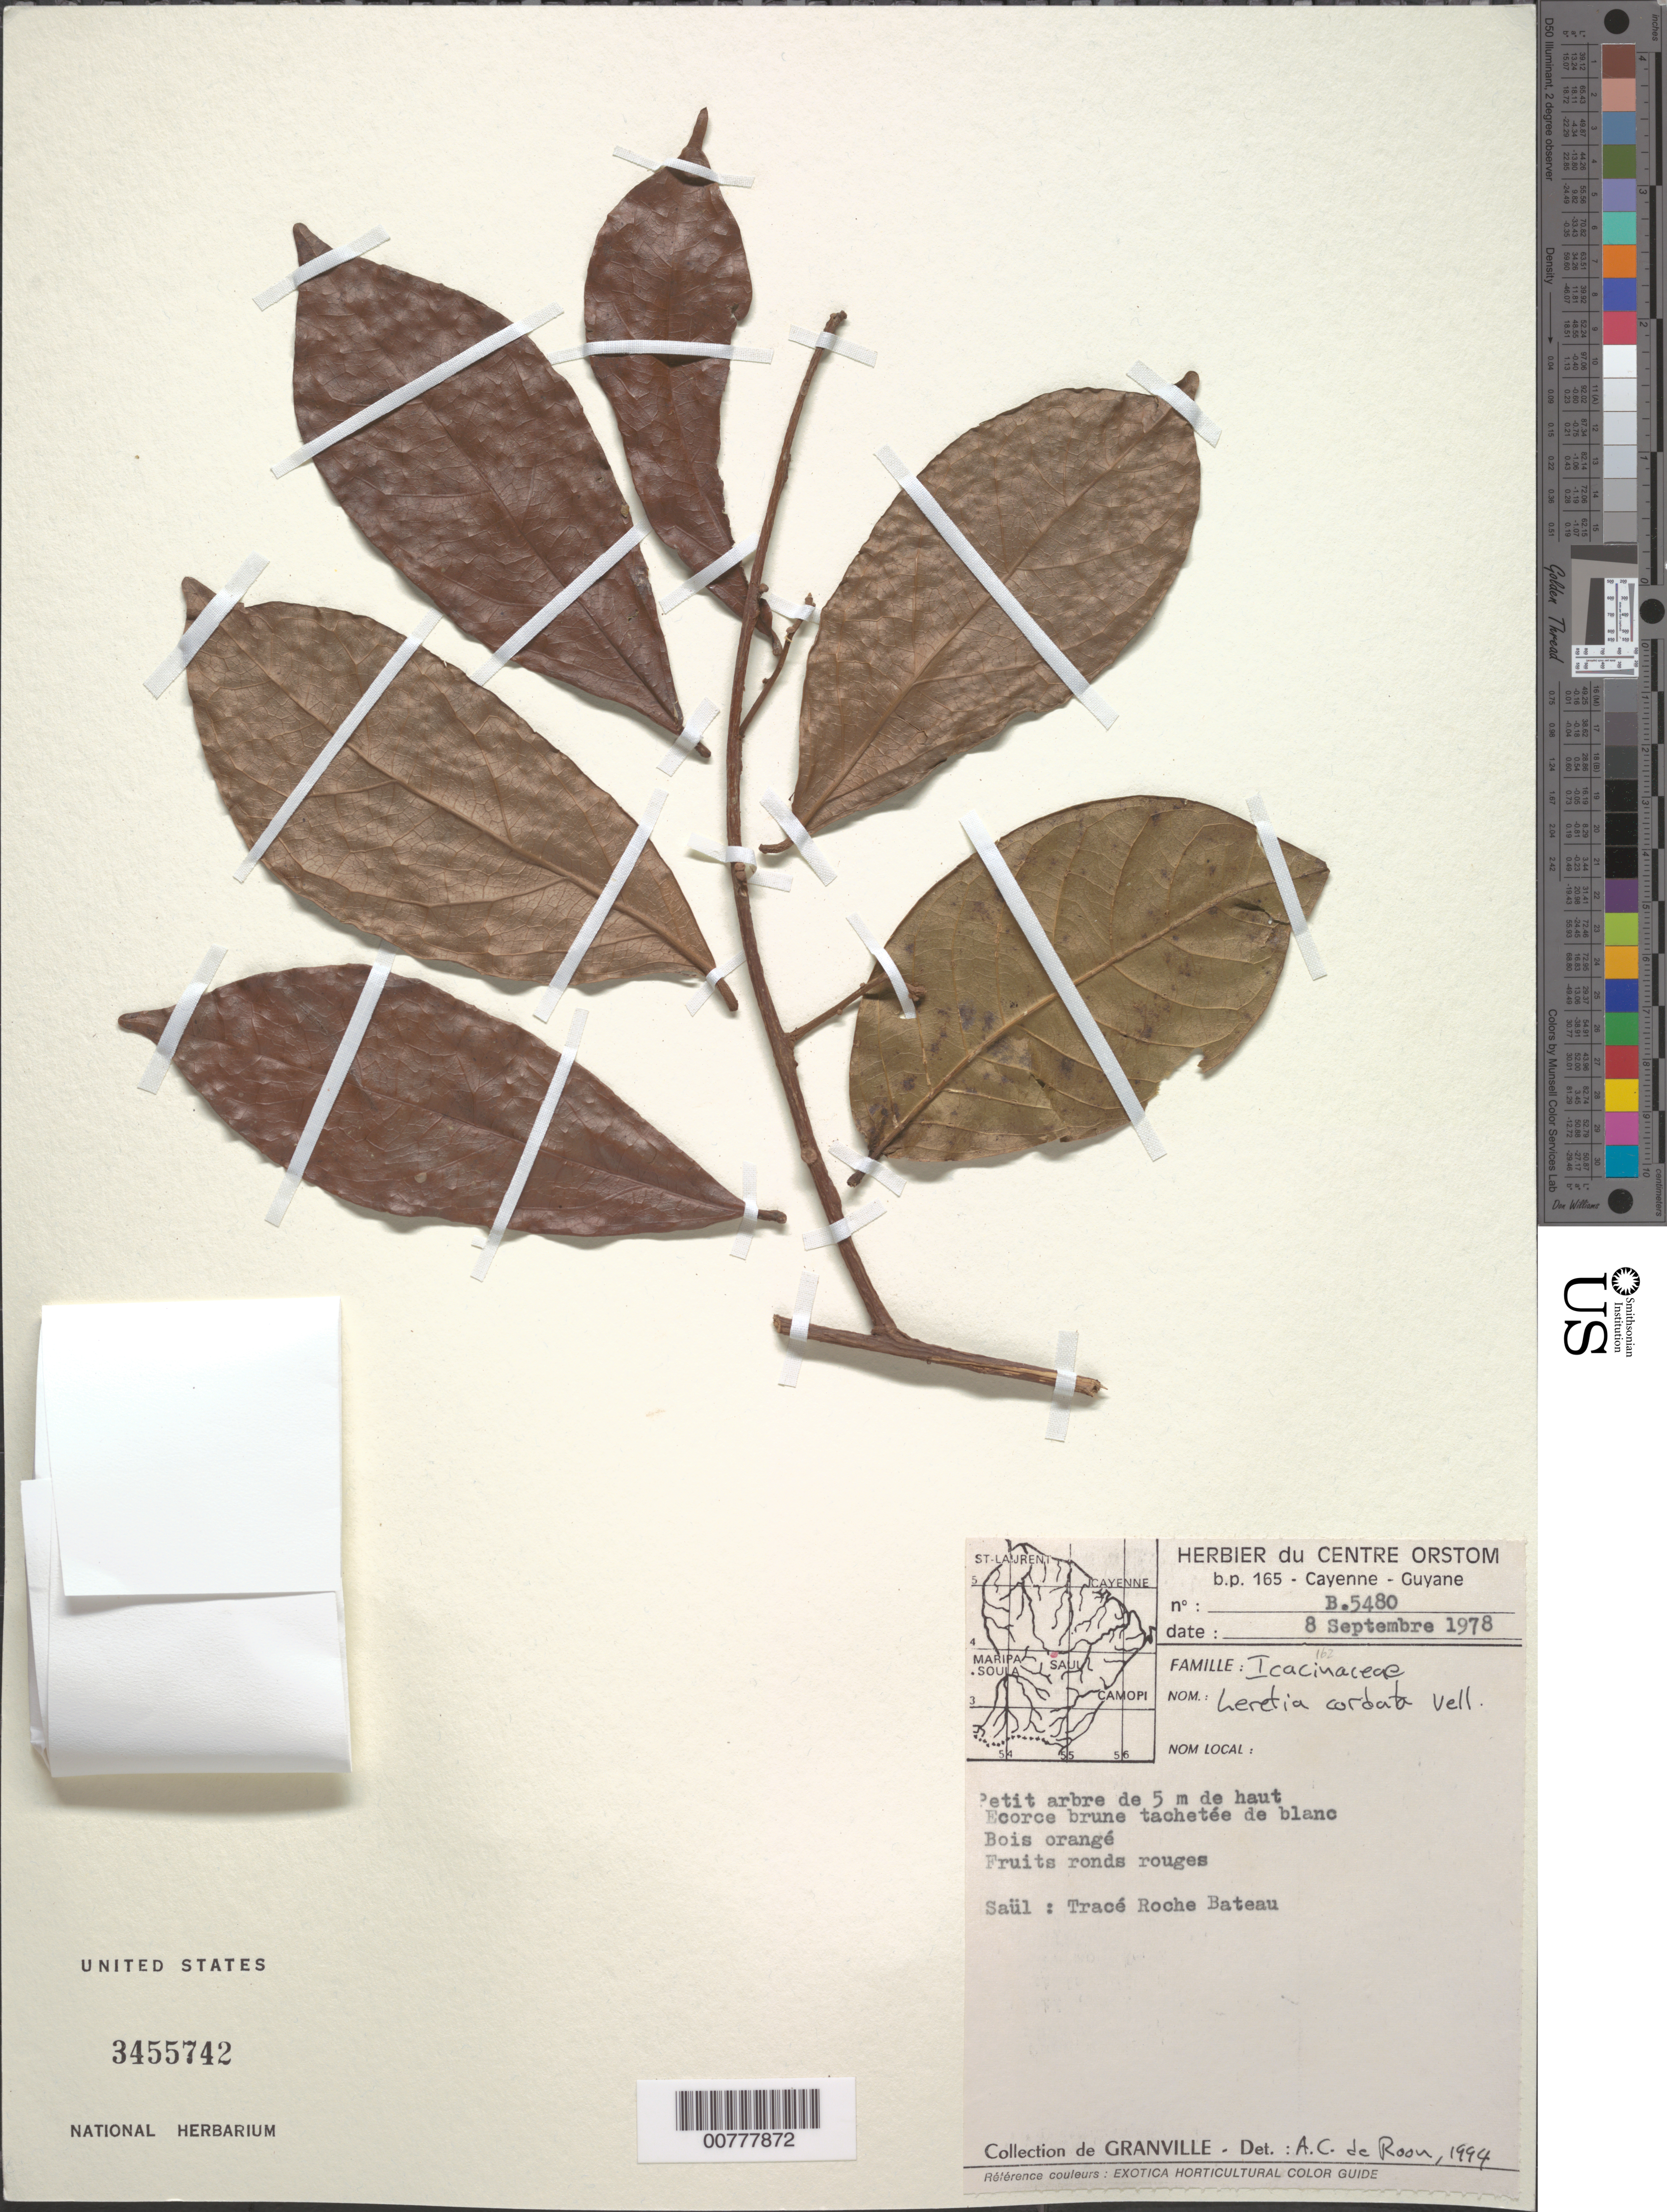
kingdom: Plantae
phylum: Tracheophyta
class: Magnoliopsida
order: Icacinales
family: Icacinaceae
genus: Leretia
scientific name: Leretia cordata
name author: Vell.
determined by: de Roon, A. C.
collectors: J.-J. de Granville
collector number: B 5480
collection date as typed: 8-Sep-78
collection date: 1978-09-08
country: French Guiana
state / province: Saint-Laurent-du-Maroni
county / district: Saül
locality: Saül, Trace Roche Bateau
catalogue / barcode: US 3455742